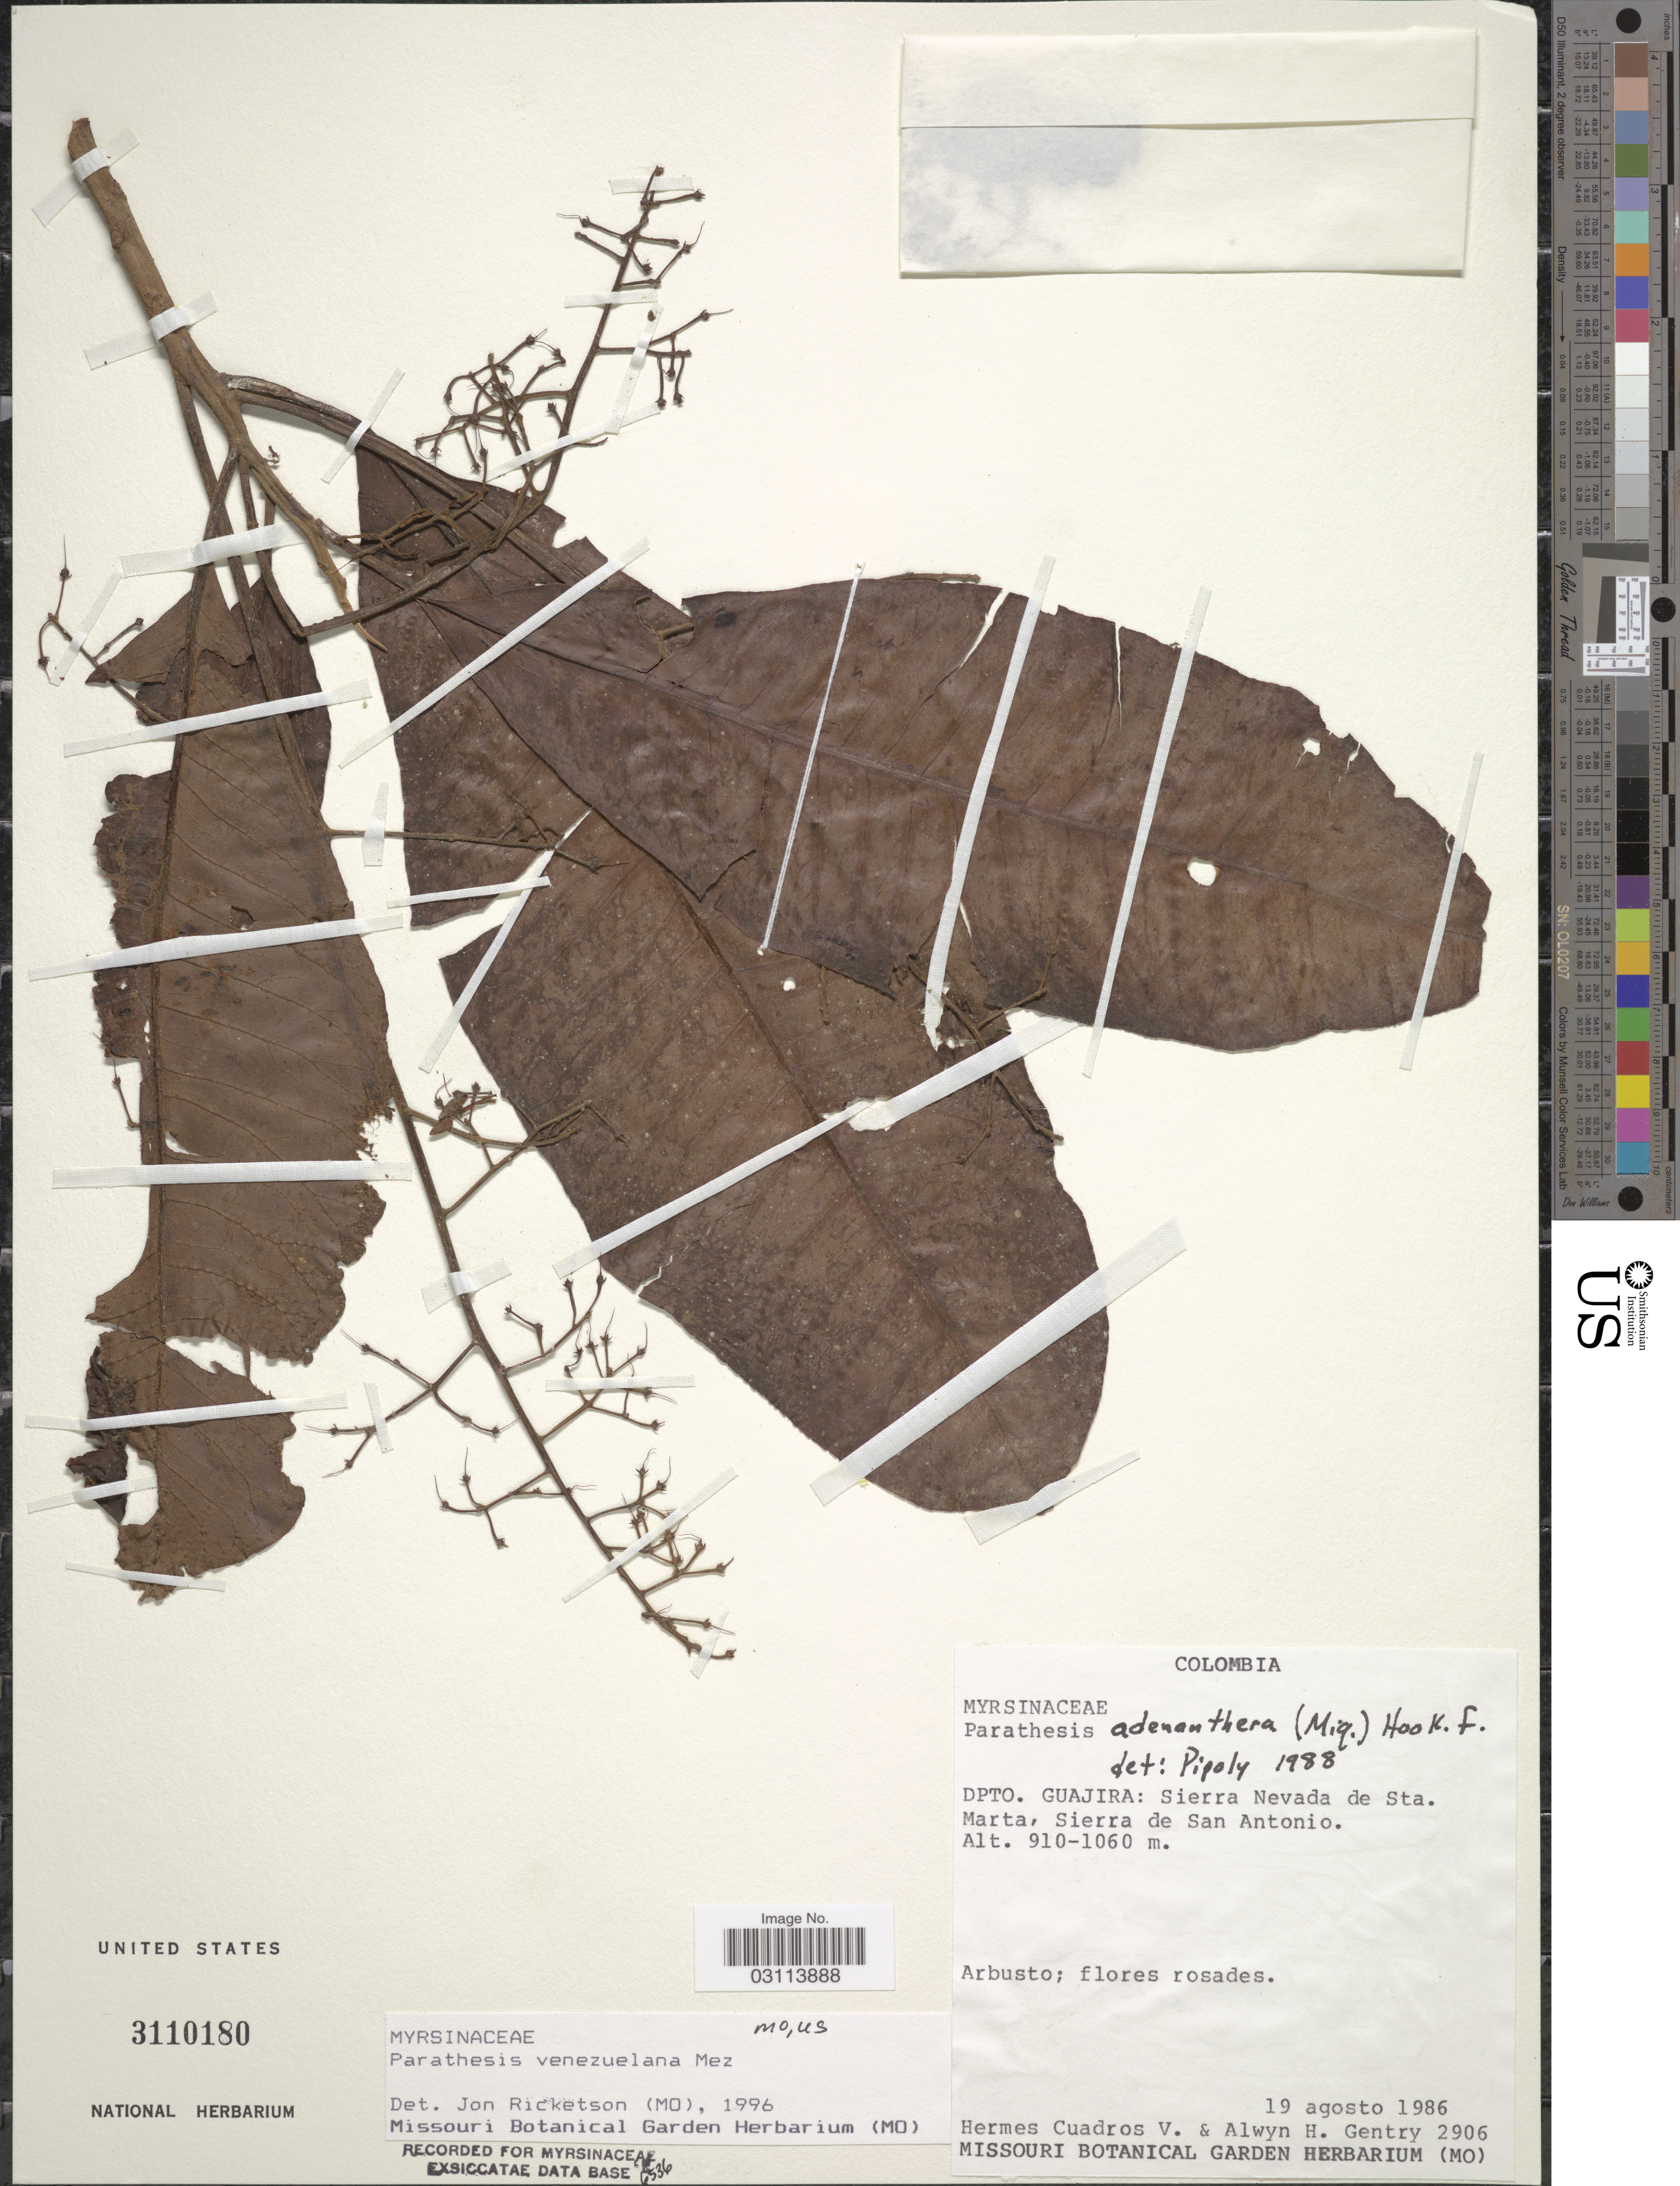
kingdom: Plantae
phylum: Tracheophyta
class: Magnoliopsida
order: Ericales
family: Primulaceae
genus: Parathesis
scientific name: Parathesis venezuelana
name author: Mez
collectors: H. Cuadros V. & A. H. Gentry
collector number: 2906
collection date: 1986-08-19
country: Colombia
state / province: La Guajira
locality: Dpto. Guajira: Sierra Nevada de Sta. Marta, Sierra de San Antonio.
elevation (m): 910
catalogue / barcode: US 3110180